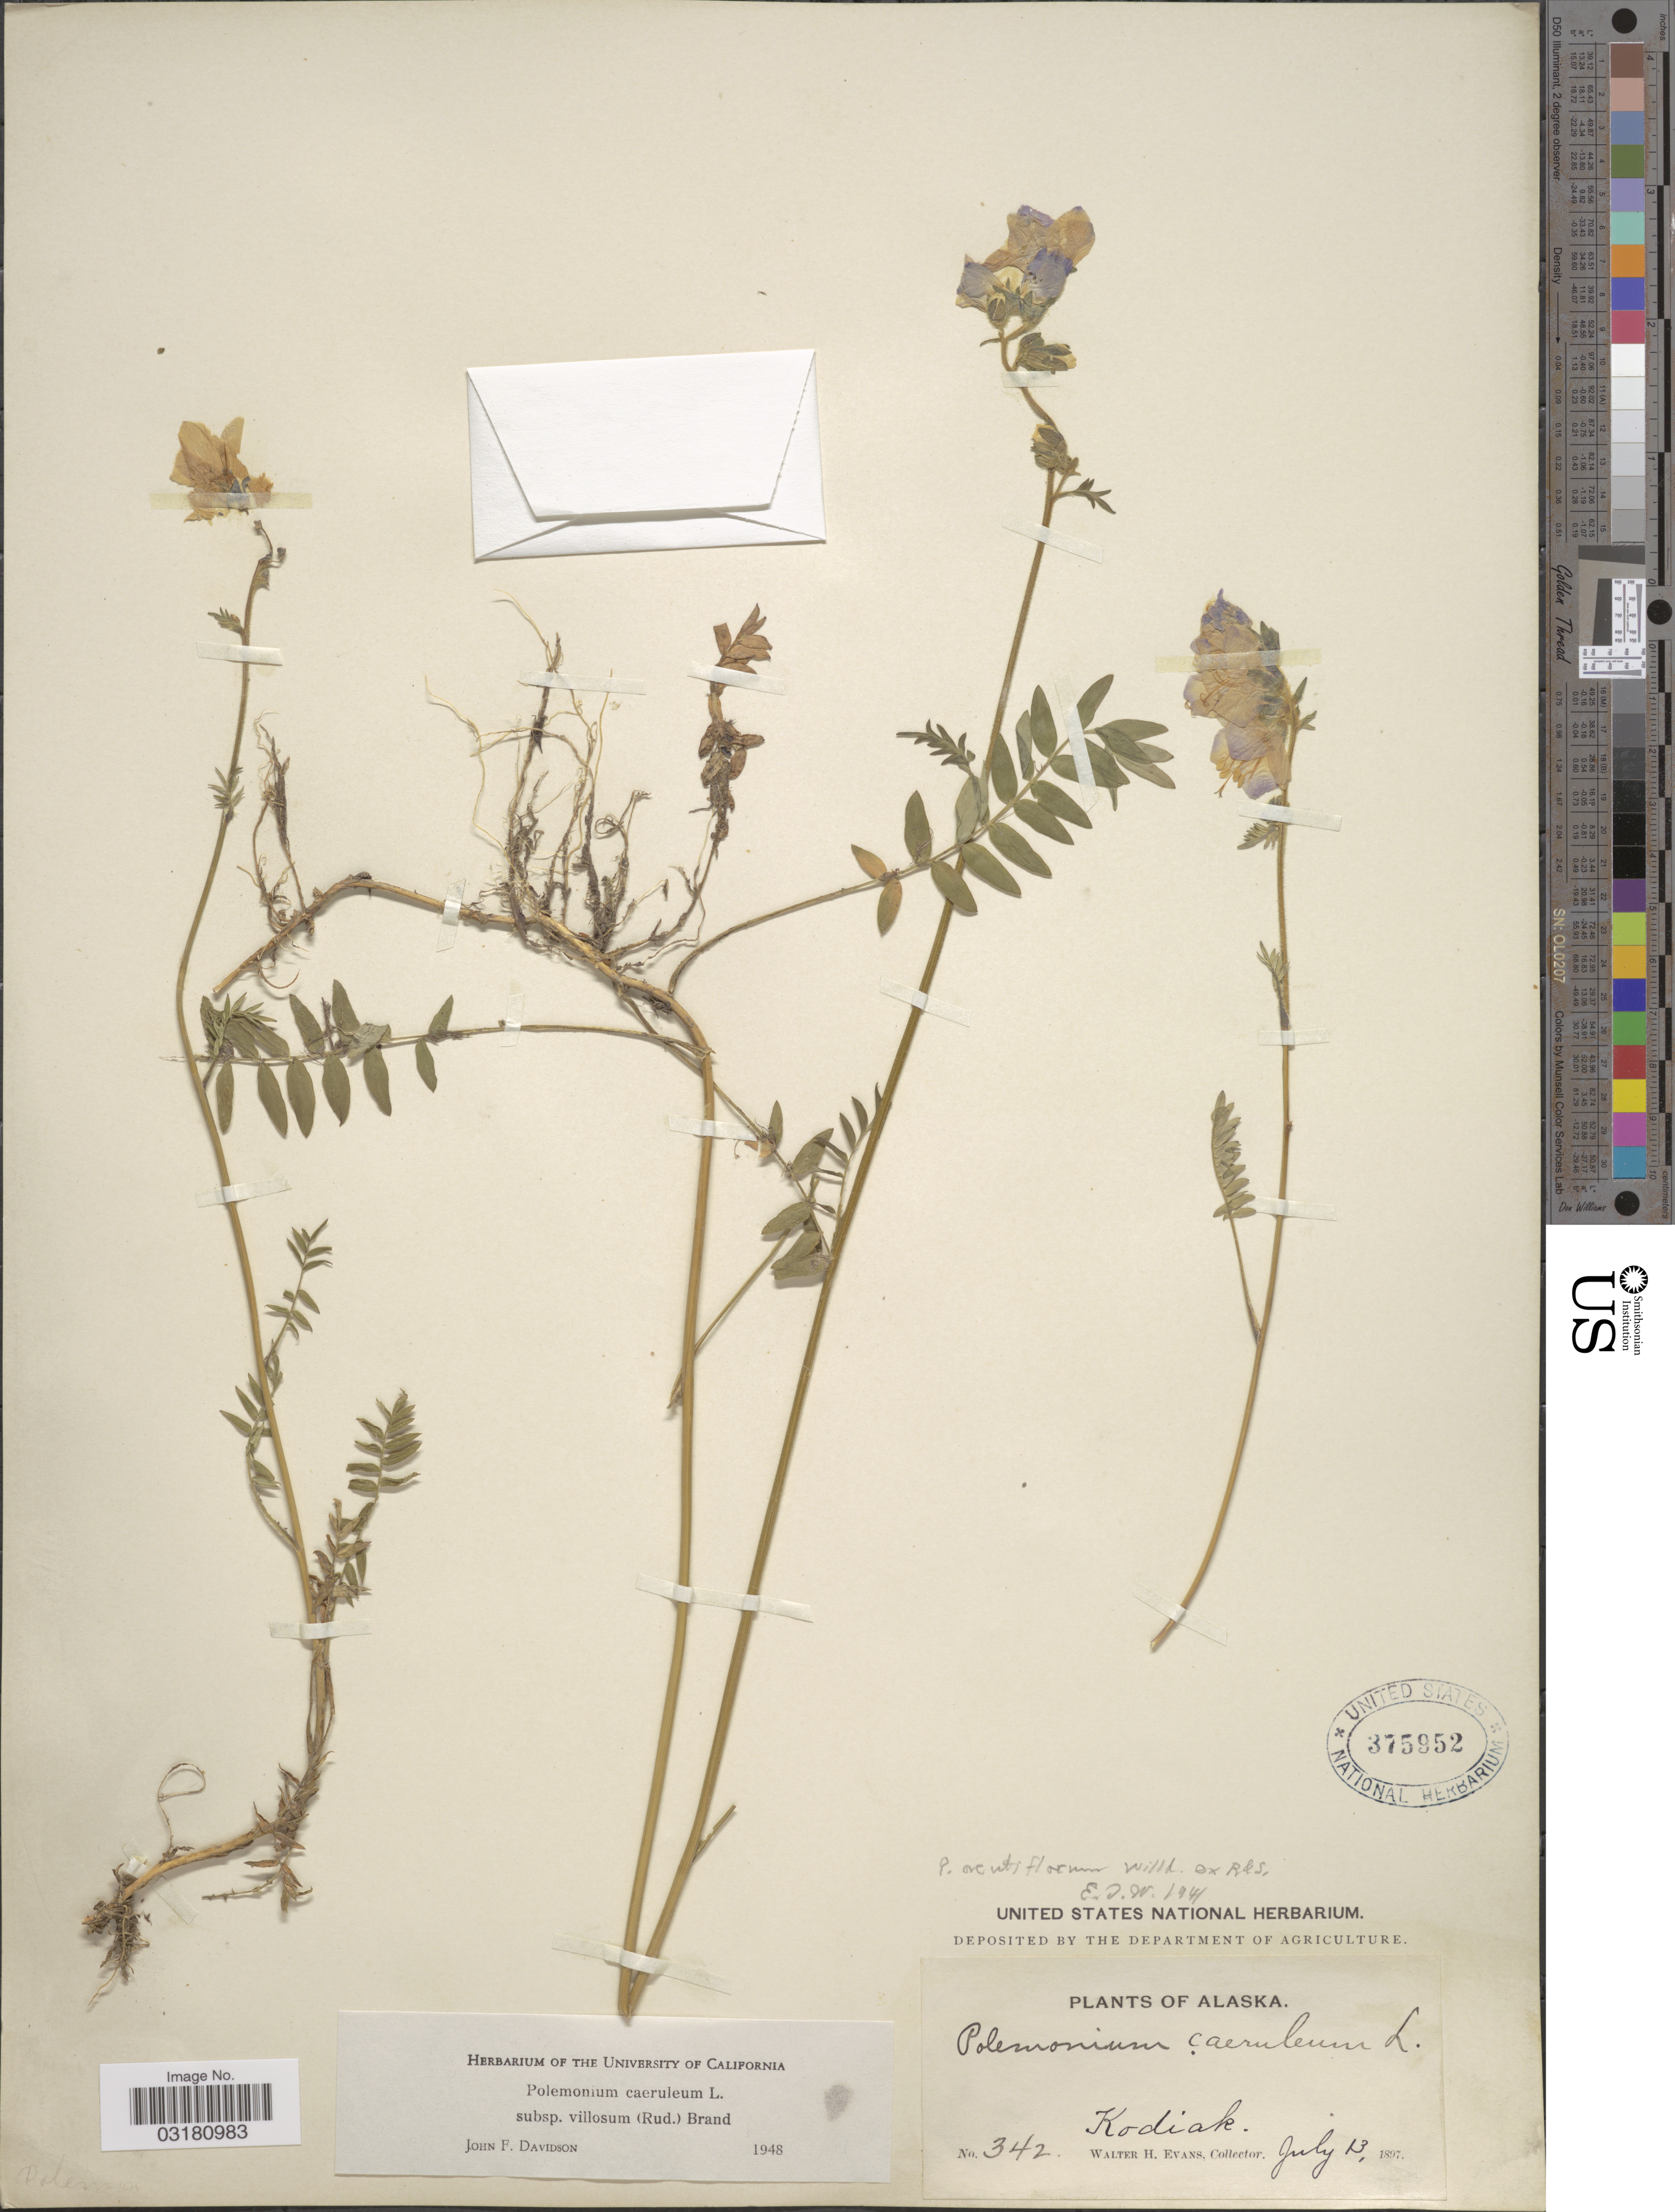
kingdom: Plantae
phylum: Tracheophyta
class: Magnoliopsida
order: Ericales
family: Polemoniaceae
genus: Polemonium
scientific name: Polemonium caeruleum var. villosum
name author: (Rudolph ex Georgi) Brand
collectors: W. H. Evans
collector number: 342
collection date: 1897-07-13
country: United States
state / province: Alaska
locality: Kodiak.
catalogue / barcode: US 375952